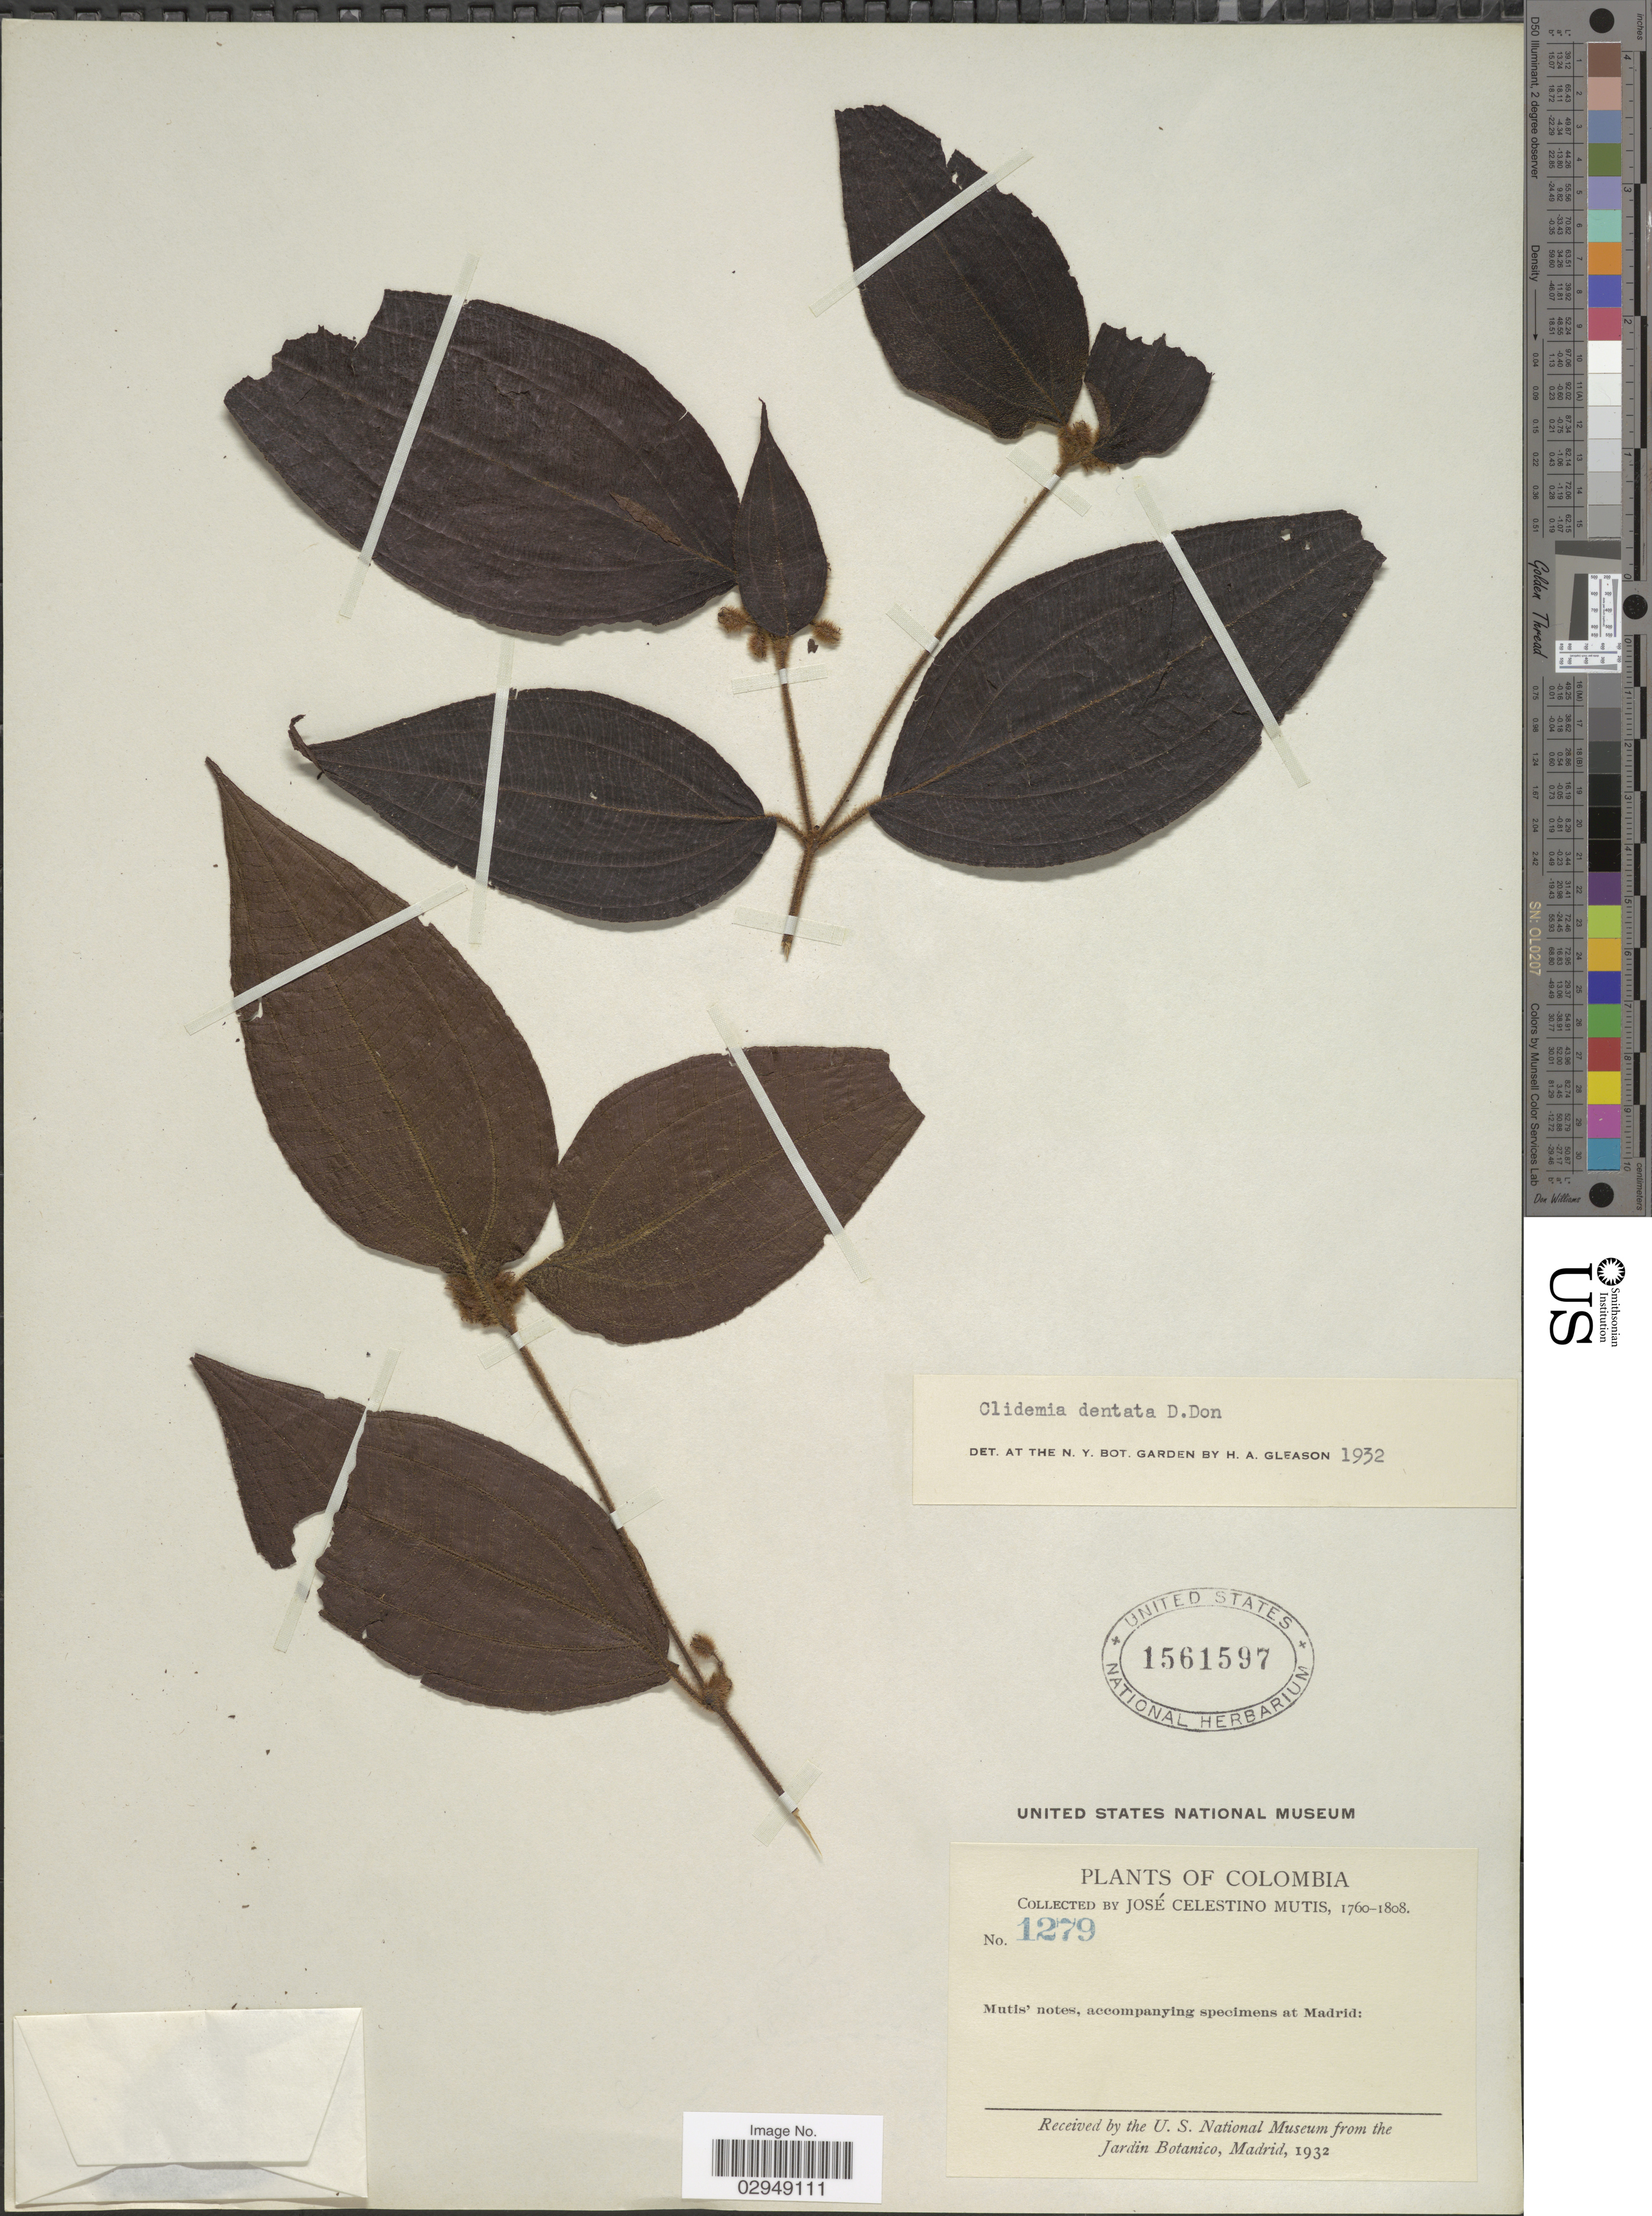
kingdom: Plantae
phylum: Tracheophyta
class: Magnoliopsida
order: Myrtales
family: Melastomataceae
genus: Clidemia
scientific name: Clidemia dentata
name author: D. Don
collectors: J. C. B. Mutis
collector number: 1279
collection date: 1760/1808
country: Colombia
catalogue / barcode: US 1561597